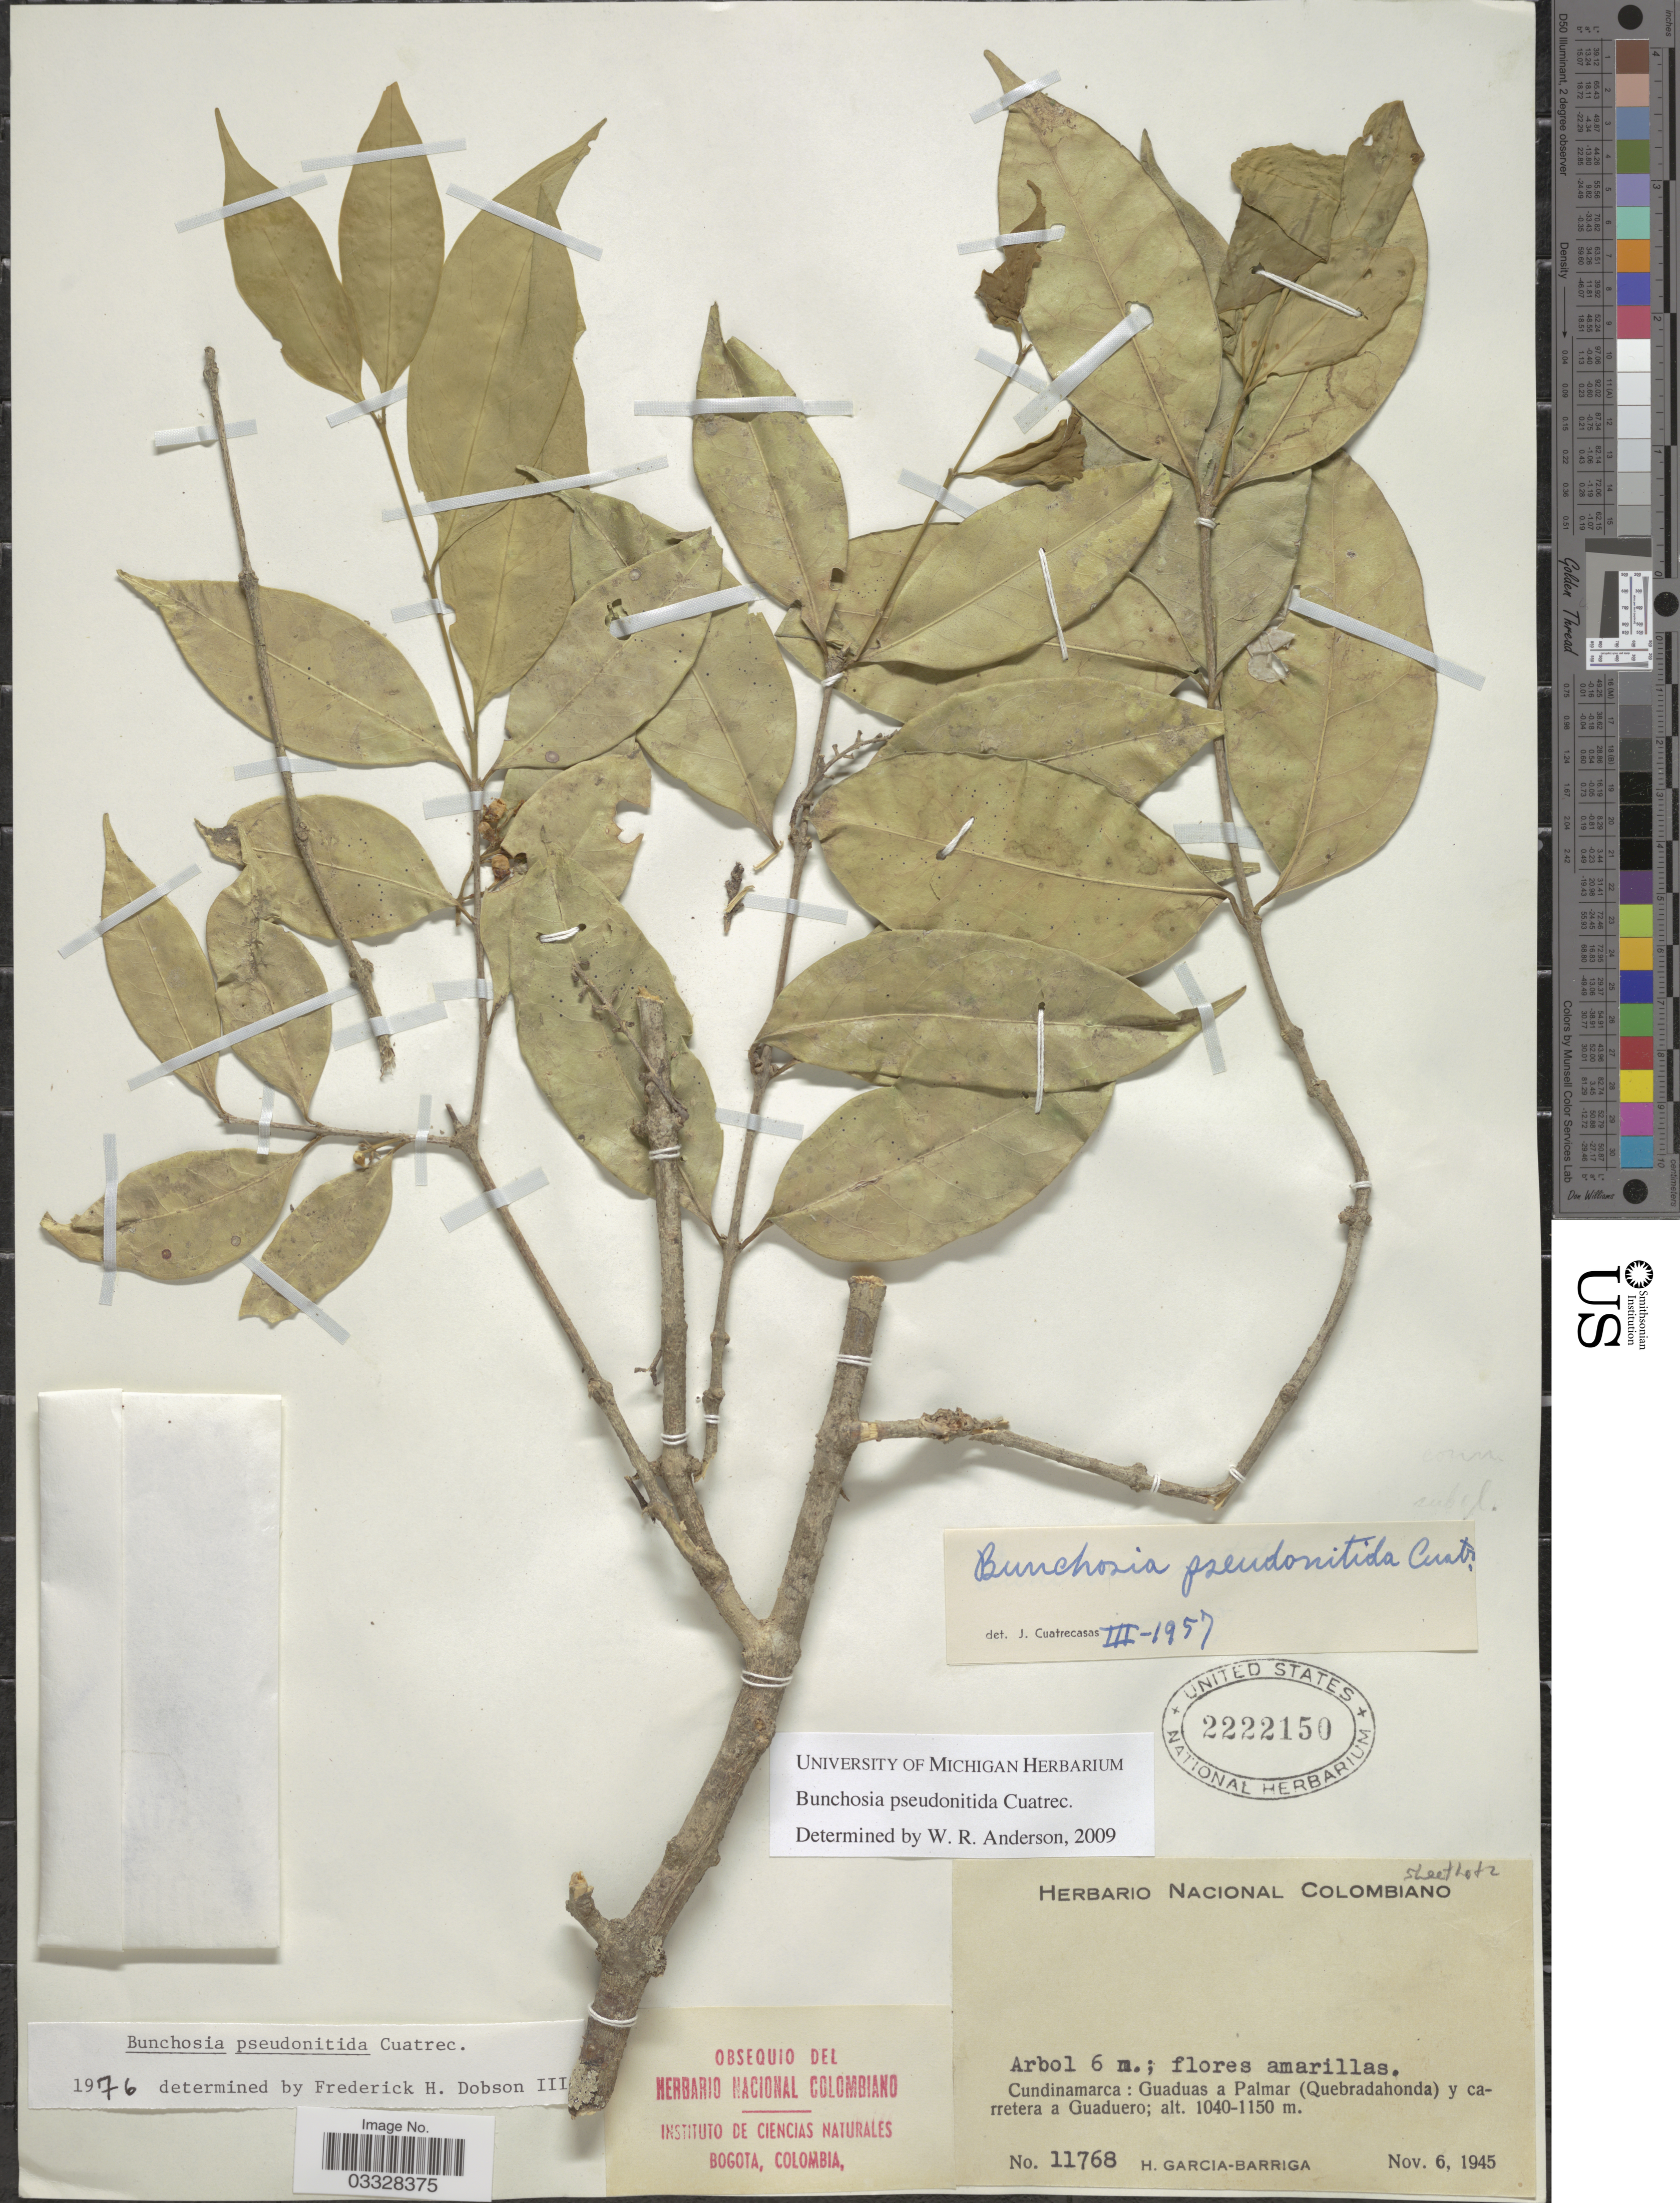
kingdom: Plantae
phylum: Tracheophyta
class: Magnoliopsida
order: Malpighiales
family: Malpighiaceae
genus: Bunchosia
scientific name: Bunchosia pseudonitida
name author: Cuatrec.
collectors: H. García Barriga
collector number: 11768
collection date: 1945-11-06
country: Colombia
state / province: Cundinamarca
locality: Guaduas a Palmar (Quebradahonda) y carretera a Guaduero.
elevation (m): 1040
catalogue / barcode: US 2222150